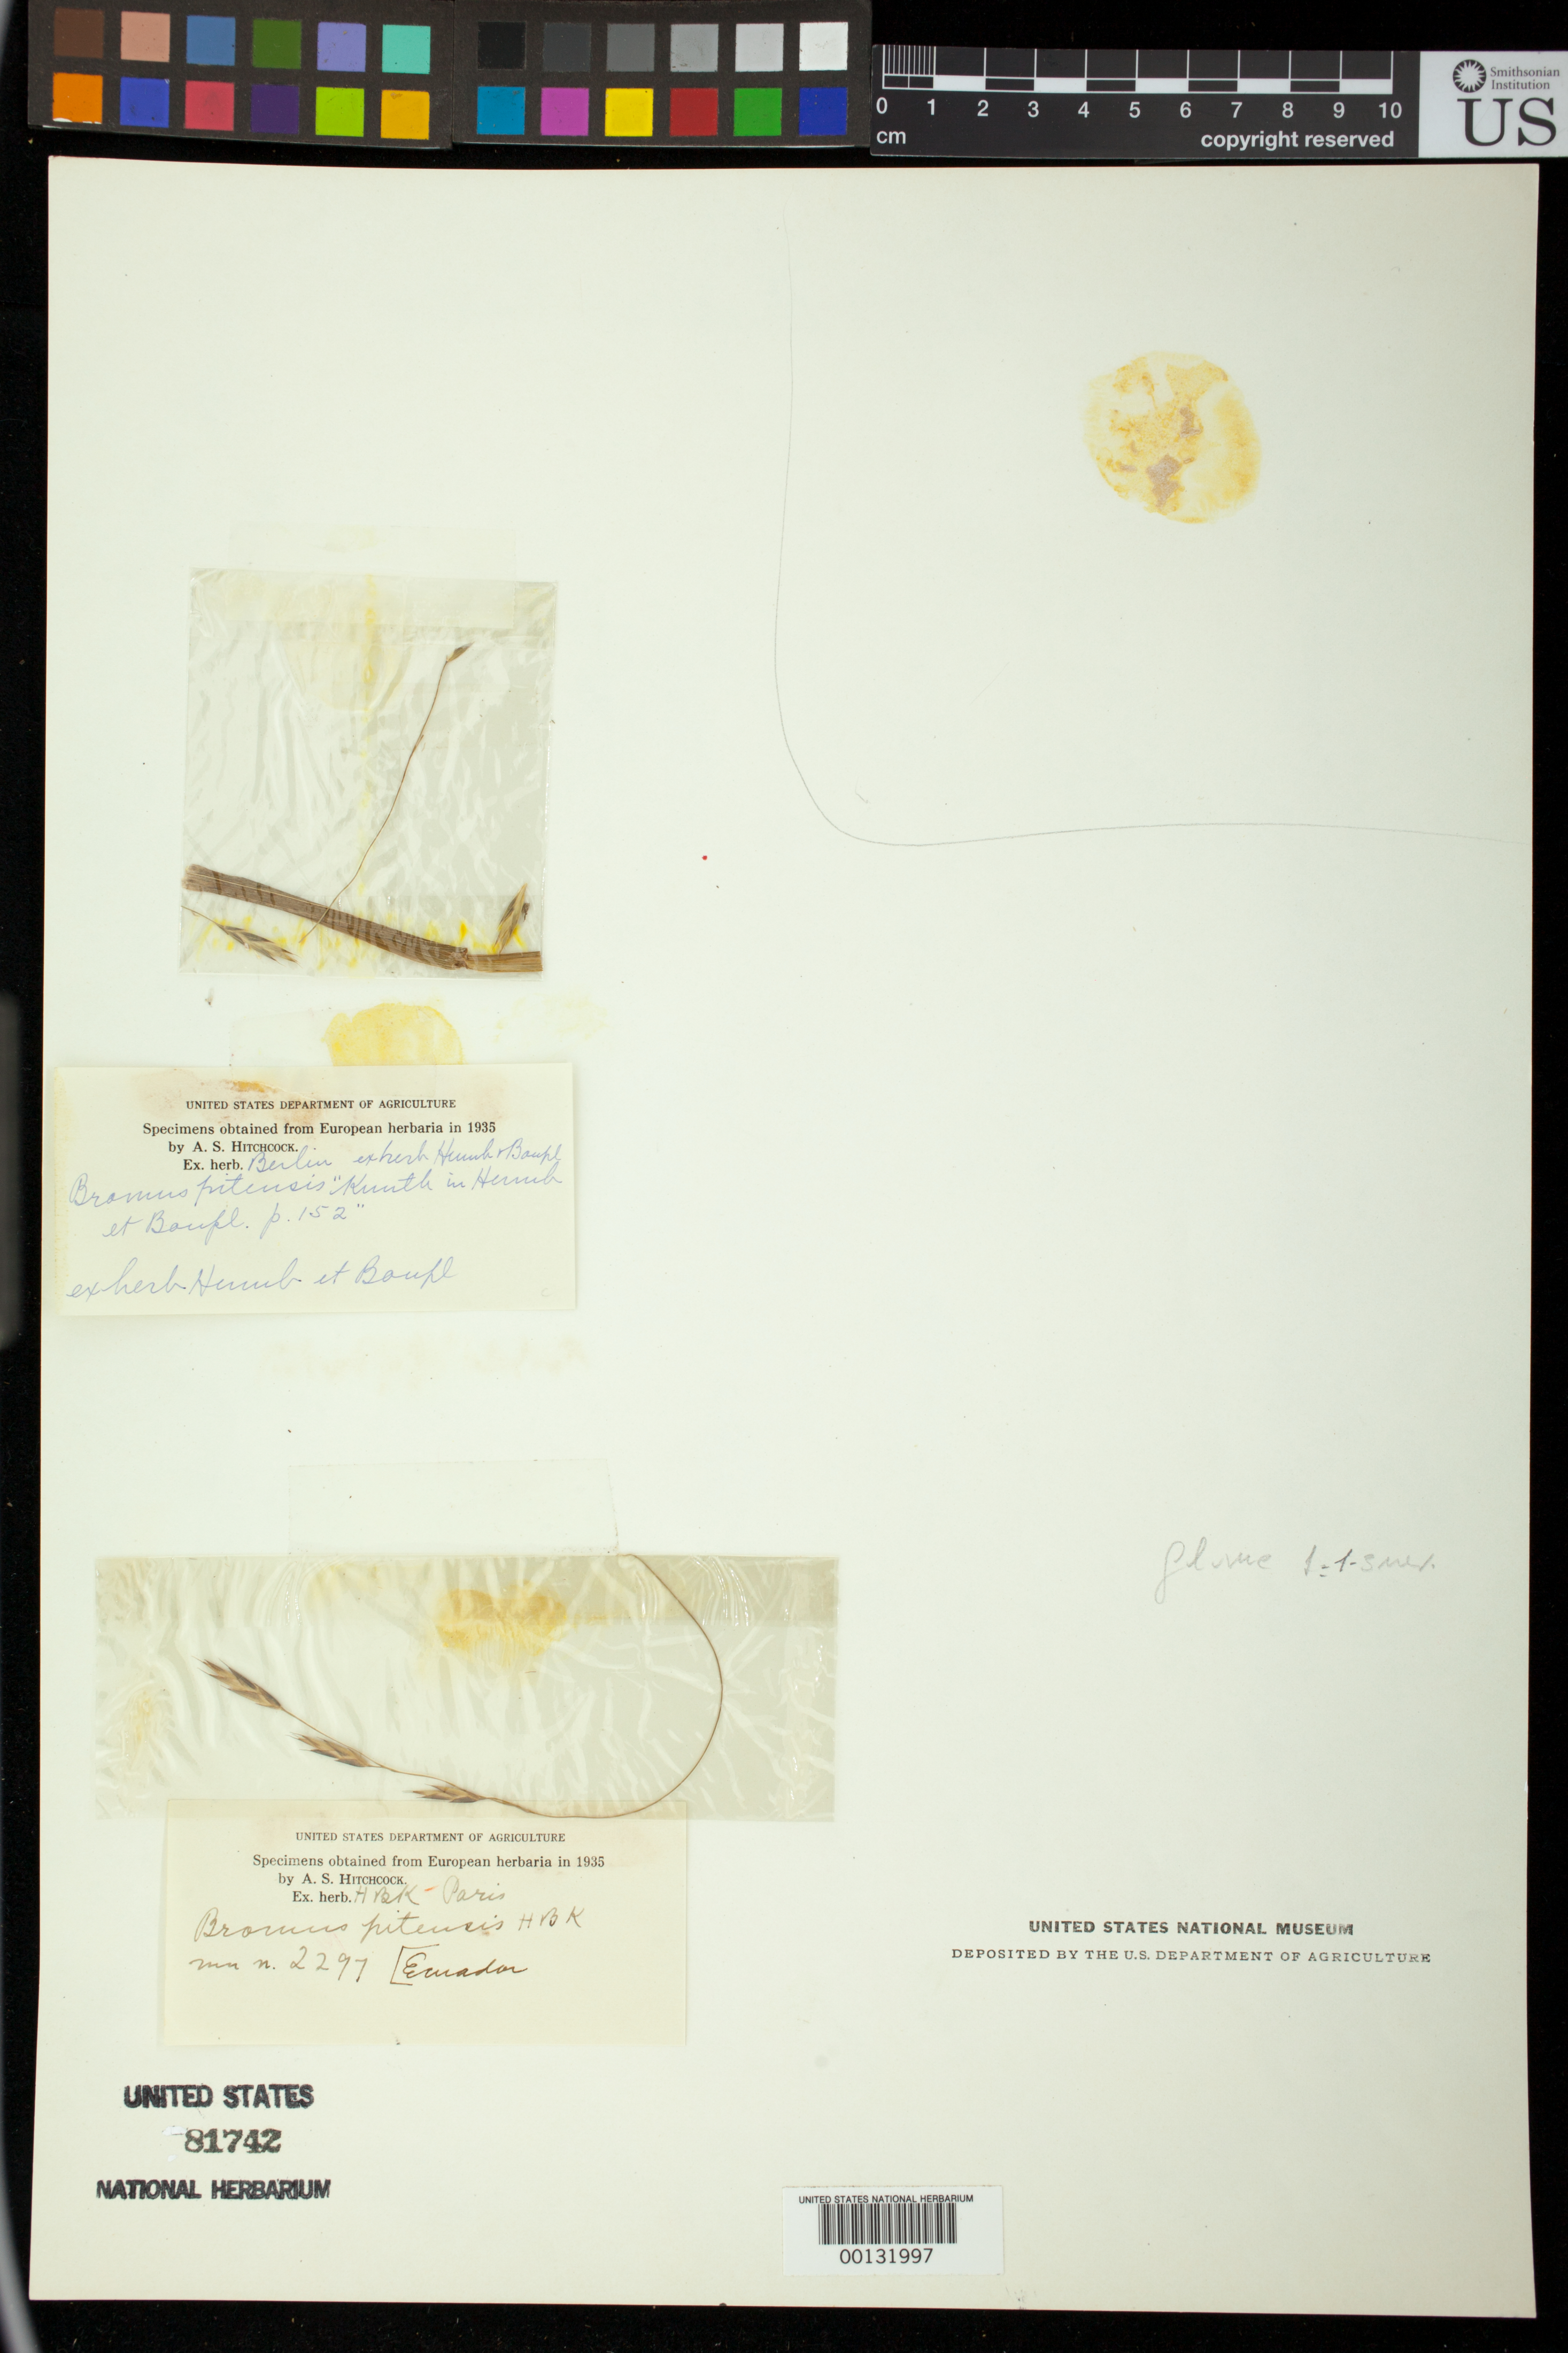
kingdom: Plantae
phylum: Tracheophyta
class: Liliopsida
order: Poales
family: Poaceae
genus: Bromus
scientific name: Bromus pitensis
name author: Kunth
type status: Type Fragment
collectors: F. W. Humboldt & A. J. A. Bonpland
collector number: Mus #2297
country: Ecuador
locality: Pita et GuaNApolo.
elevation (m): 408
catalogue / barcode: US 81742